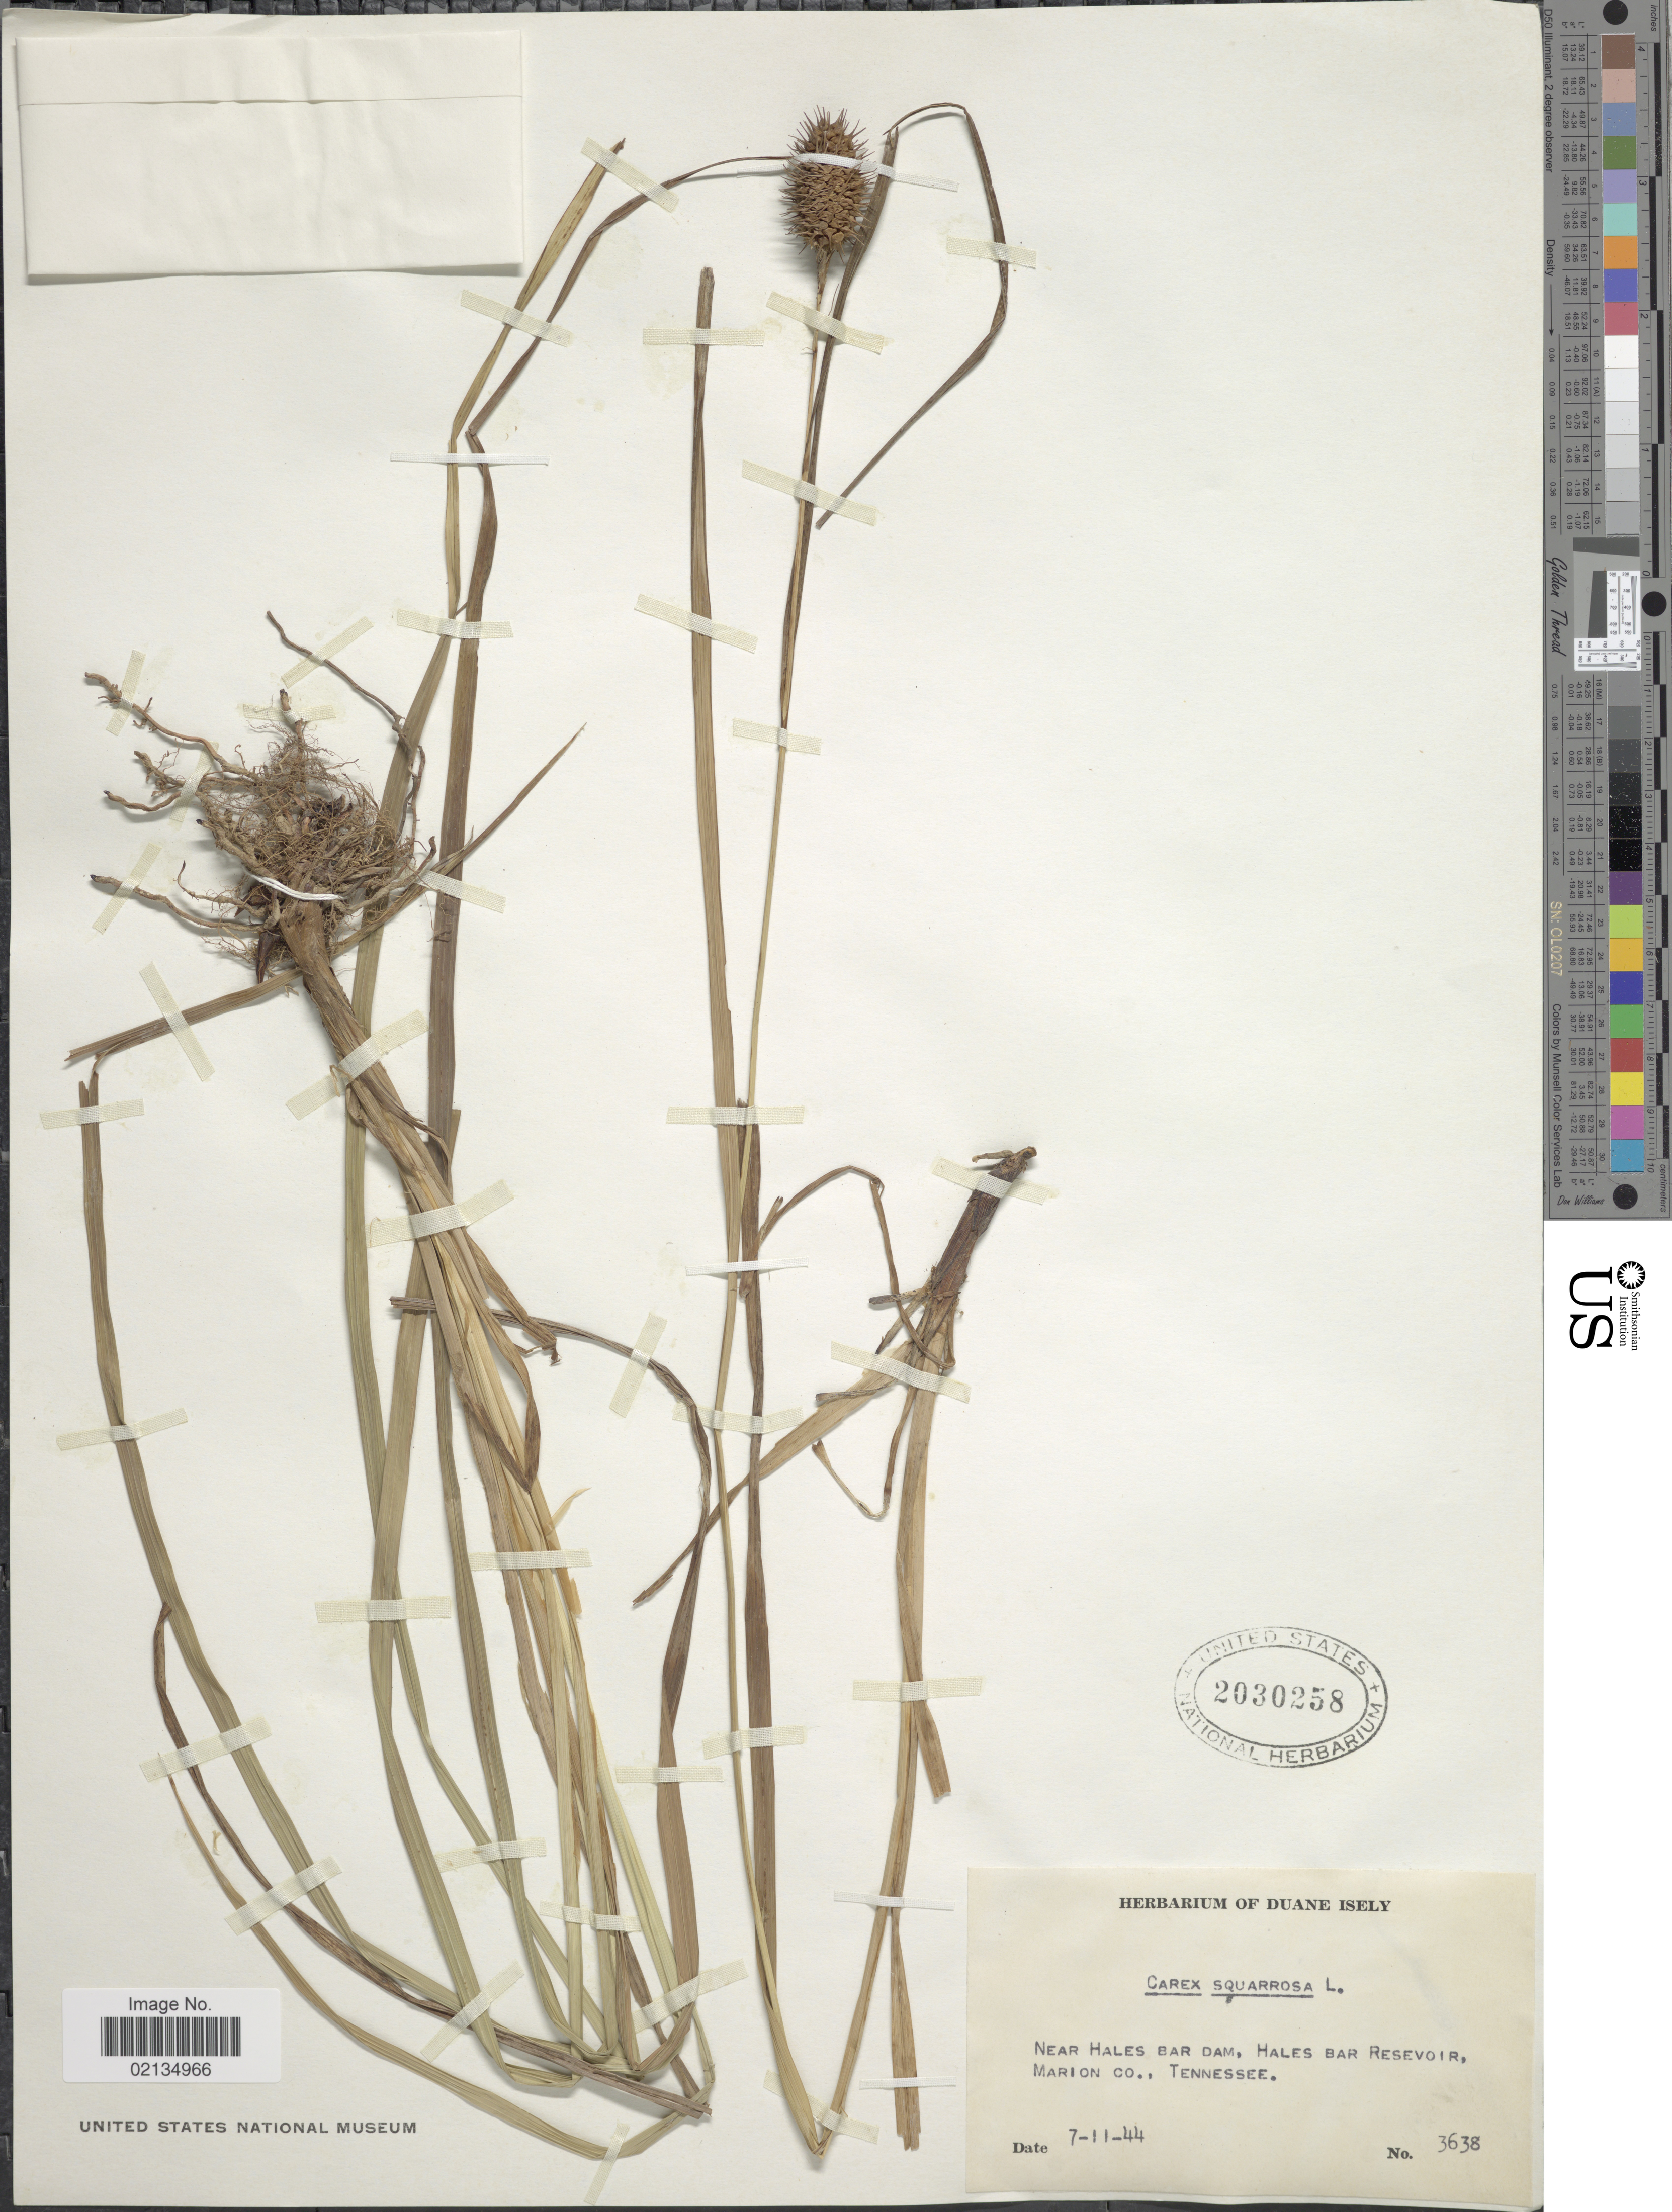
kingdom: Plantae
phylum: Tracheophyta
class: Liliopsida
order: Poales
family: Cyperaceae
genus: Carex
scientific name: Carex squarrosa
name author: L.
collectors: ex. herb. Duane Isely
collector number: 3638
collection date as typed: Transcribed d/m/y: 11/7/44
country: United States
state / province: Tennessee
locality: Near Hales near Bar Dam, Hales Bar Reservoir, Marion Co., Tennessee.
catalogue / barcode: US 2030258